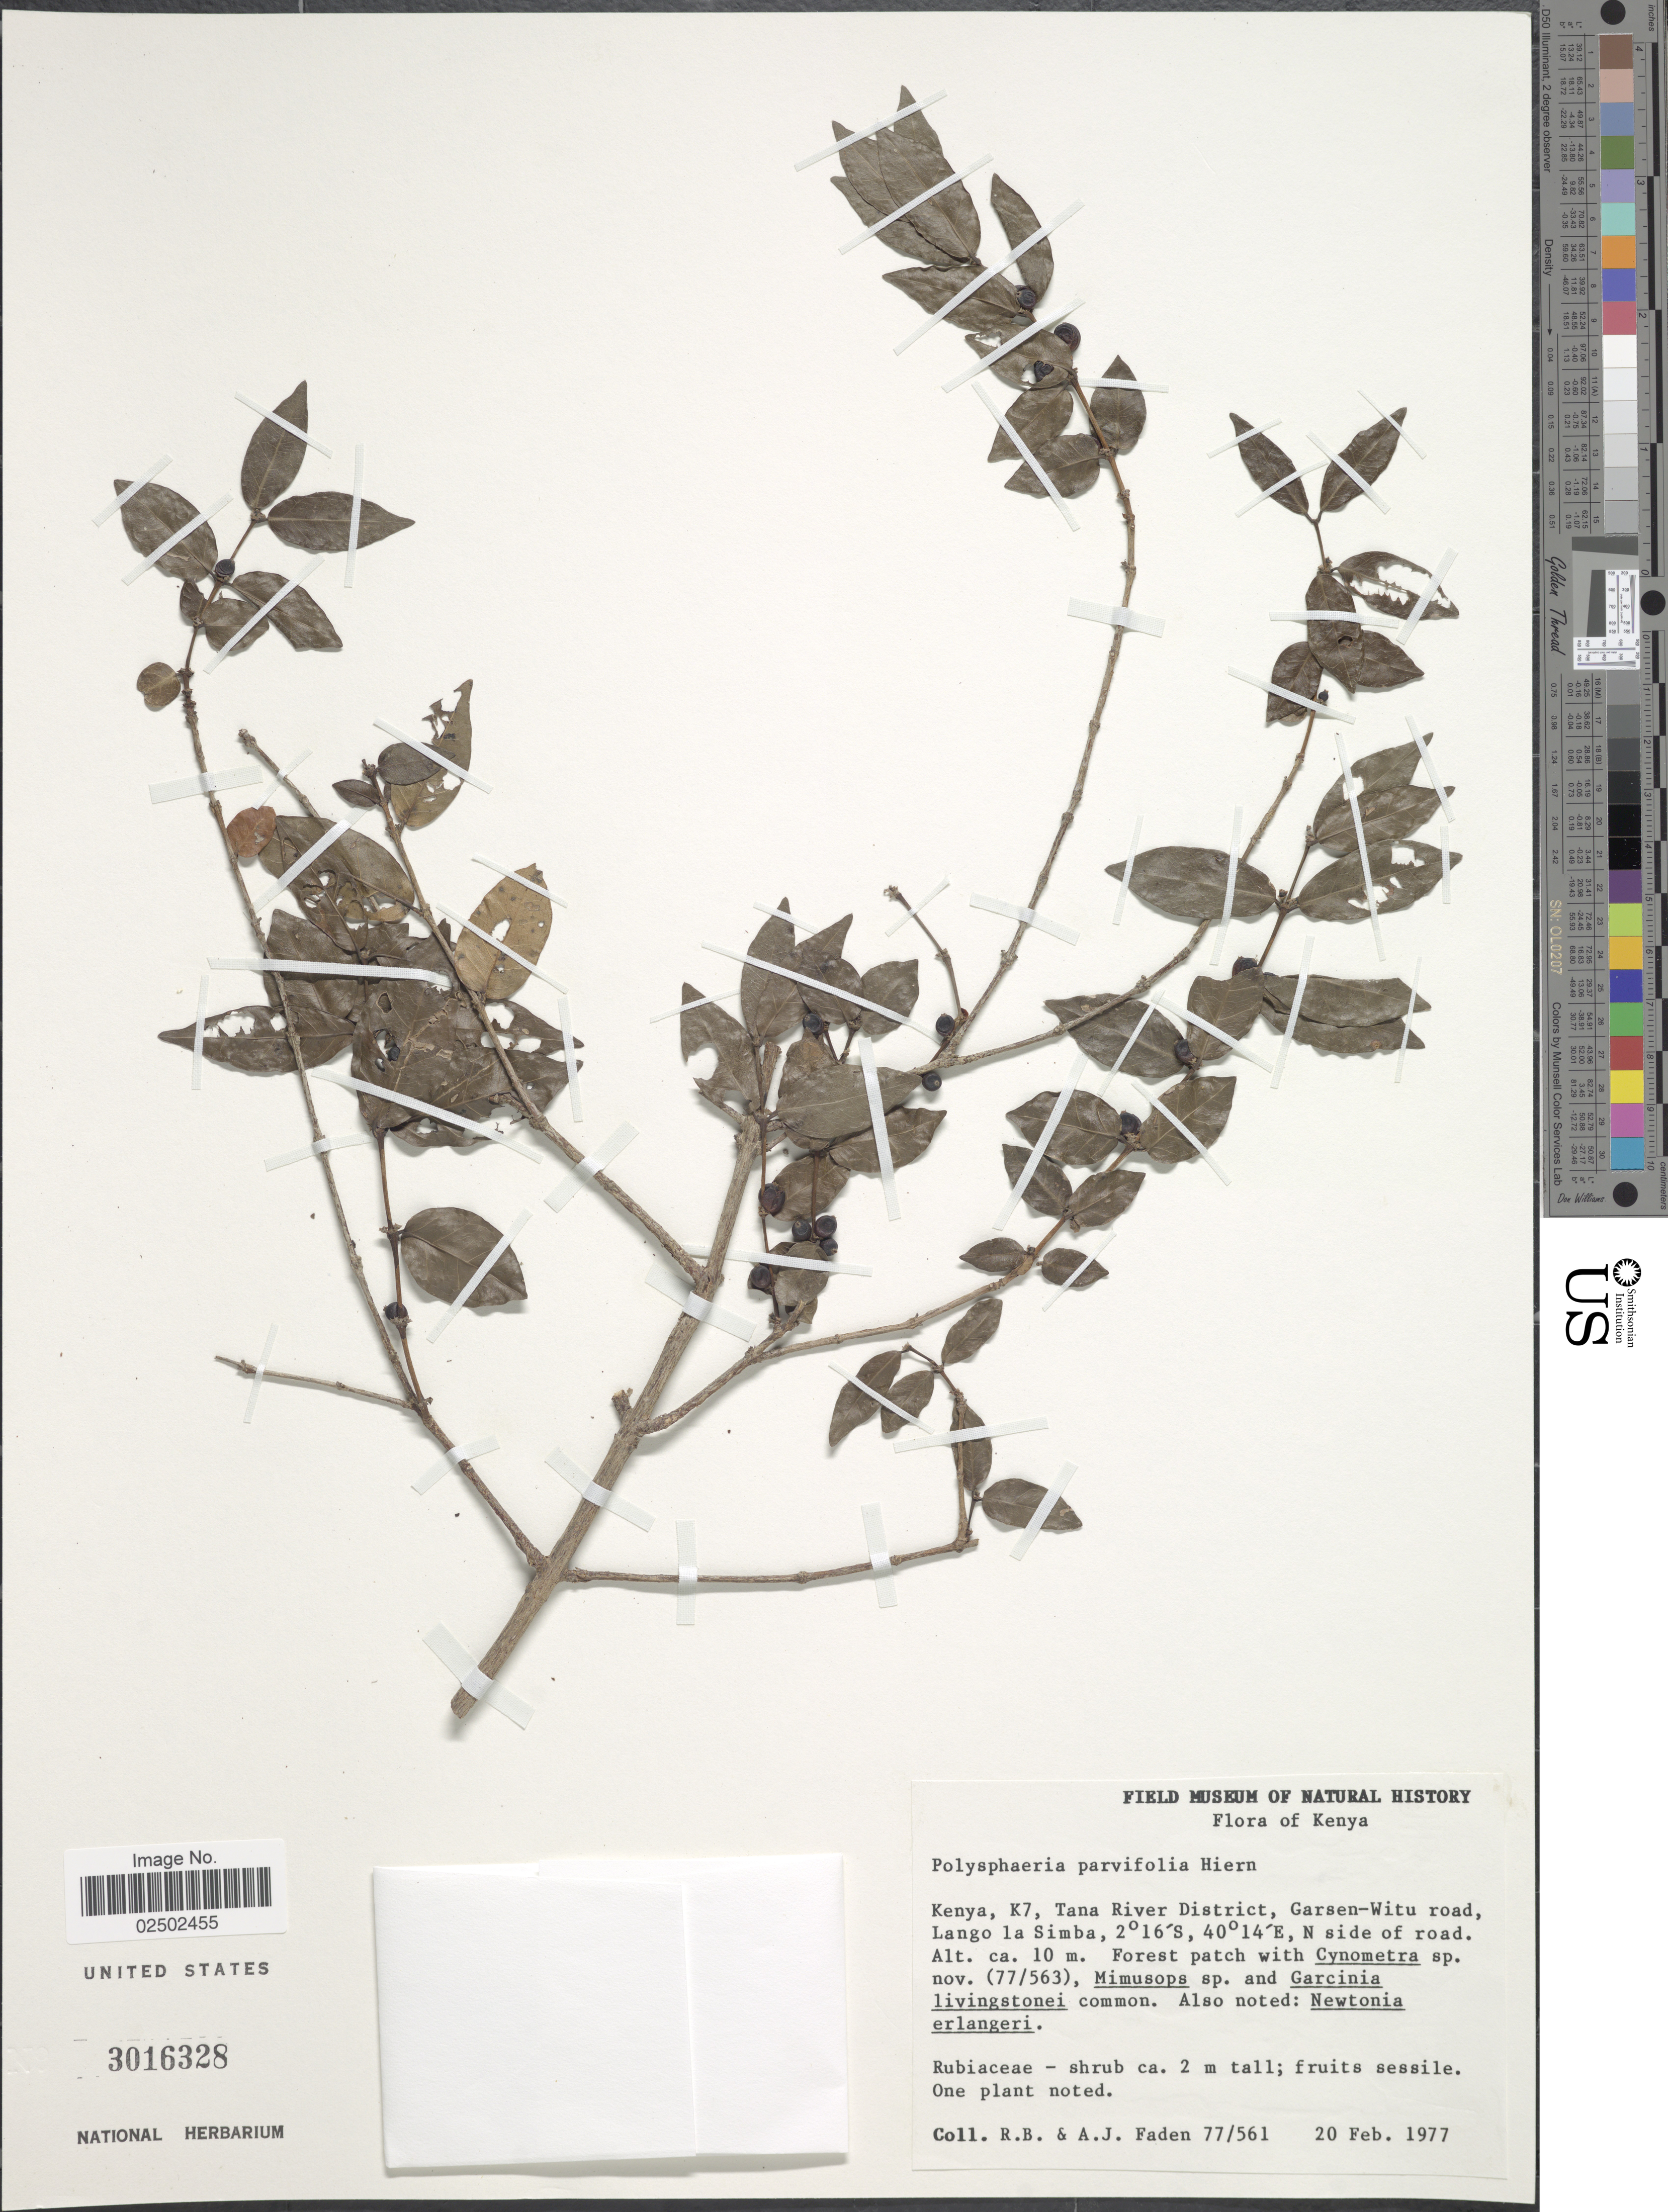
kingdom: Plantae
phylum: Tracheophyta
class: Magnoliopsida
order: Gentianales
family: Rubiaceae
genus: Polysphaeria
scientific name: Polysphaeria parvifolia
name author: Hiern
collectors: R. B. Faden & A. J. Faden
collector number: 77/561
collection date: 1977-02-20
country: Kenya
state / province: Tana River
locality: K7, Grasen-Witu Road, Lango la Simba N side of road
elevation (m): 10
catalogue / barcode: US 3016328